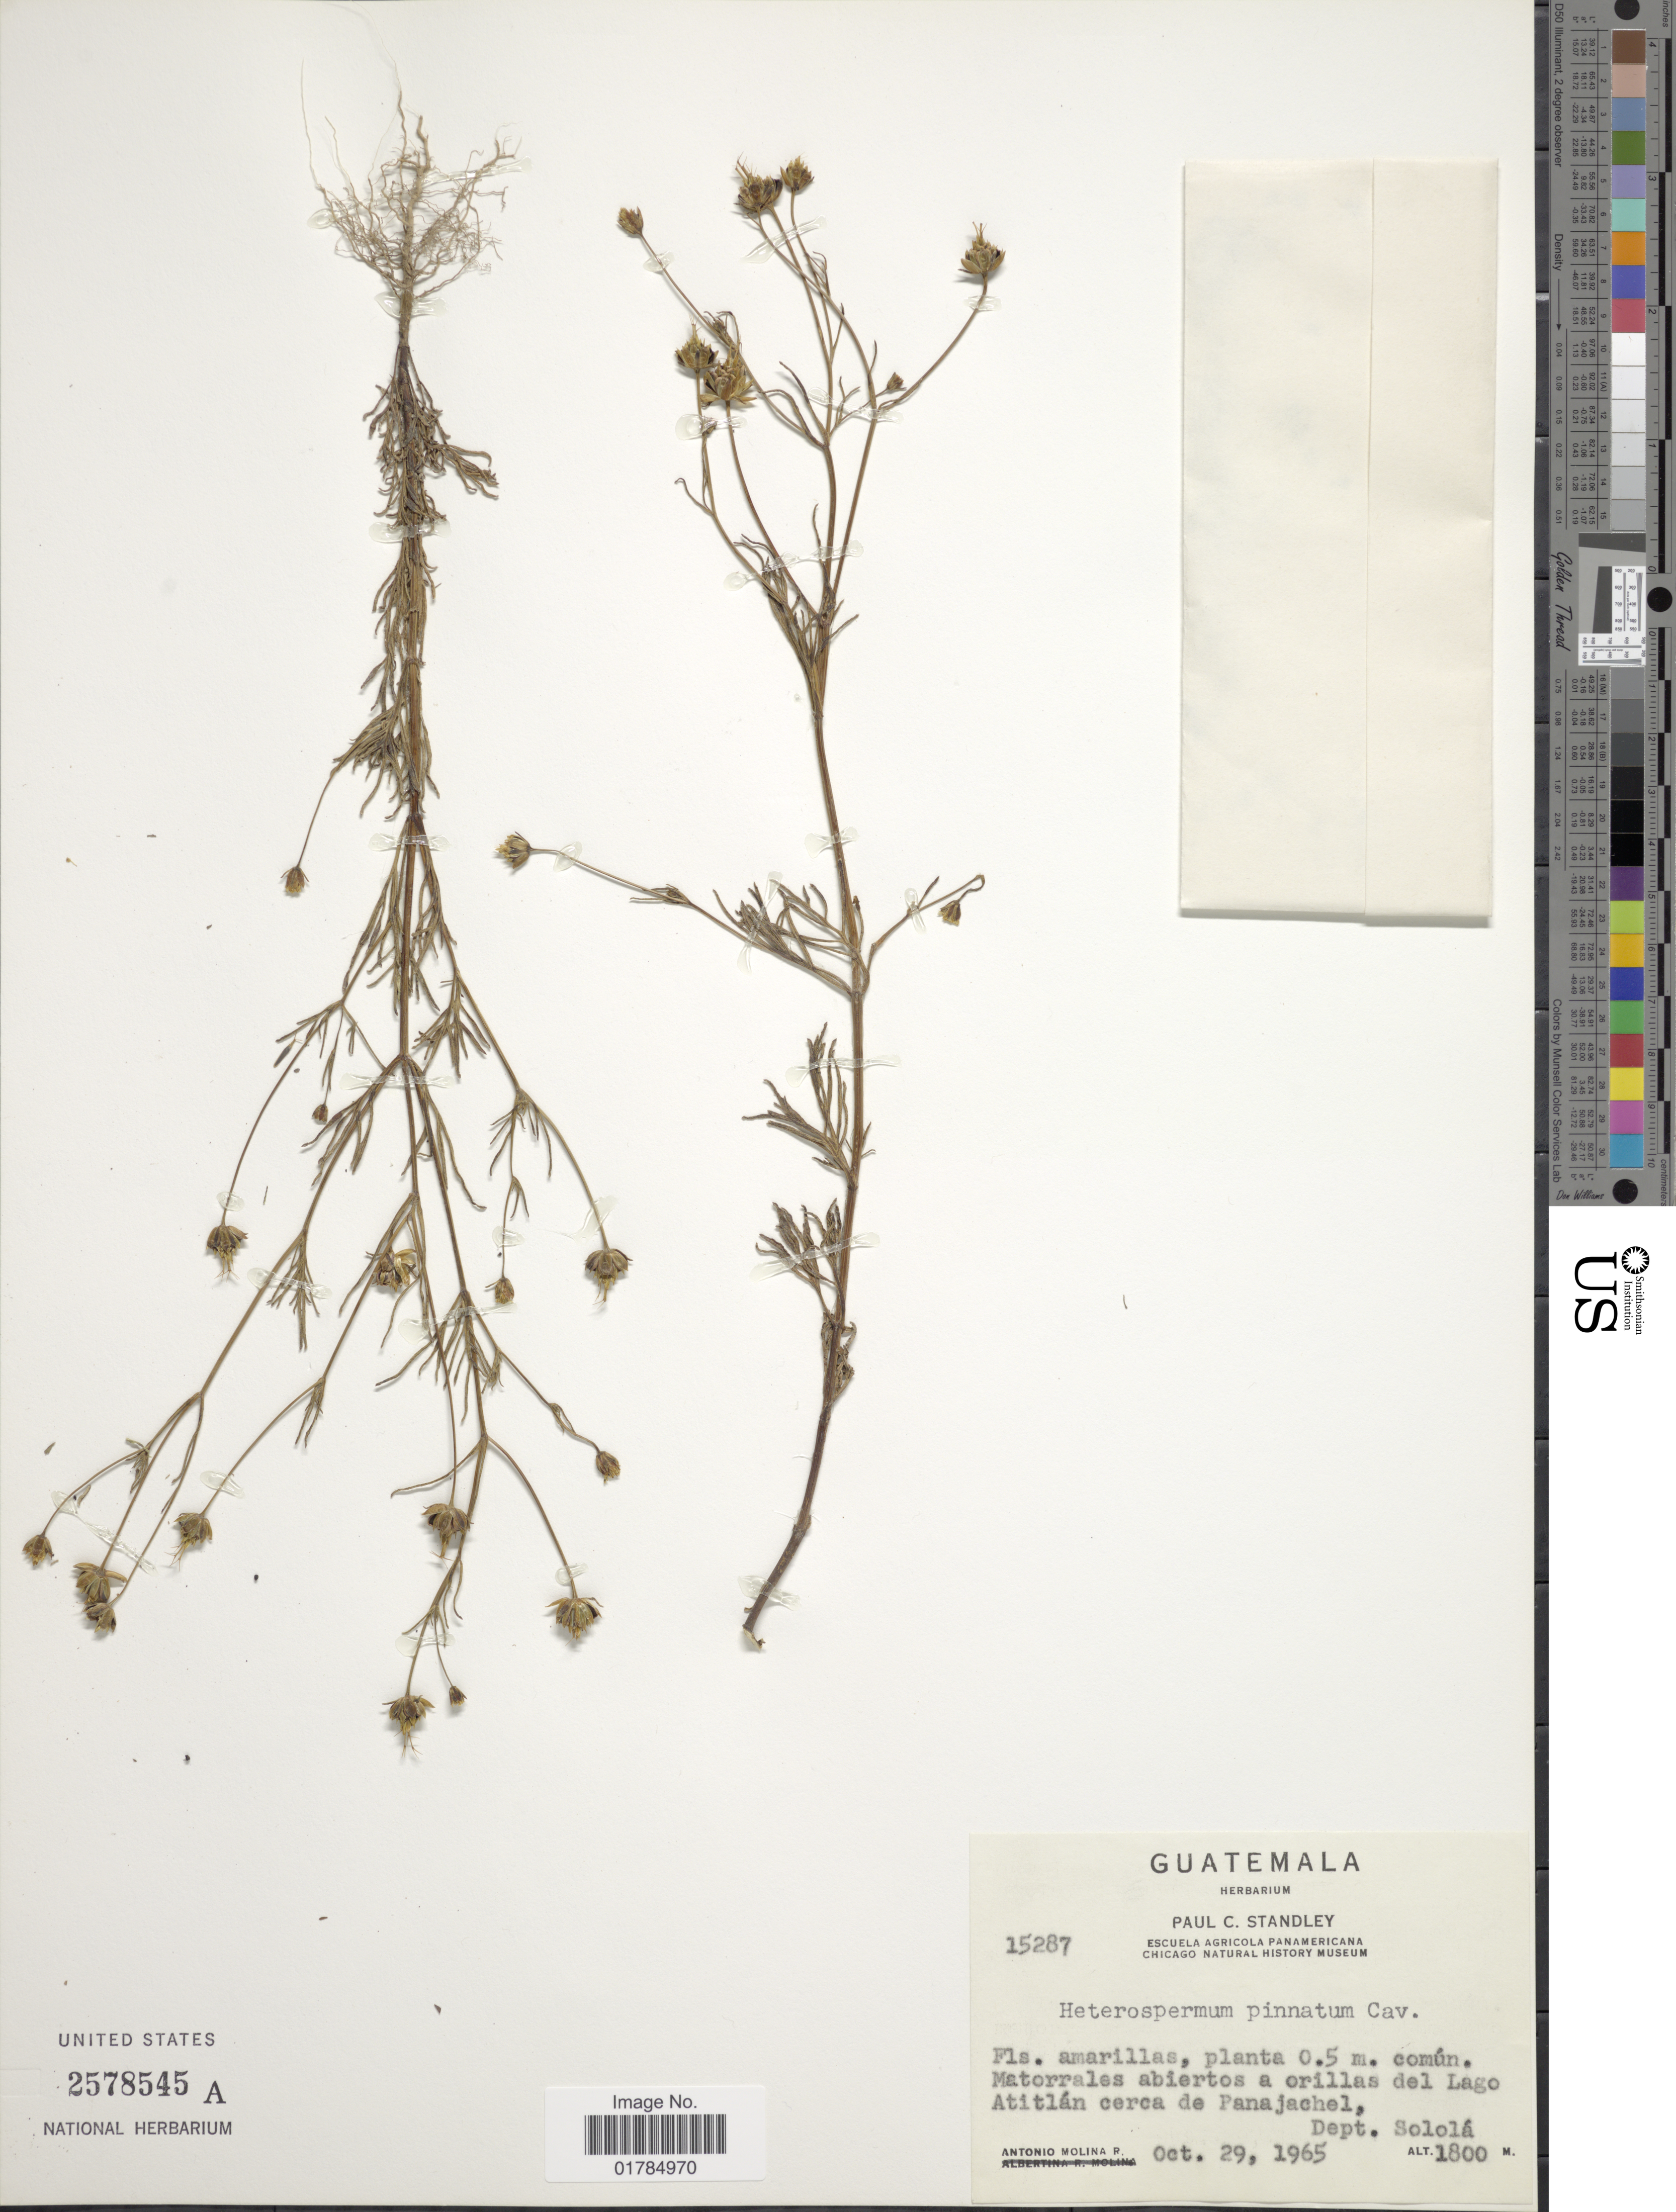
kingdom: Plantae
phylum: Tracheophyta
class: Magnoliopsida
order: Asterales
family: Asteraceae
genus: Heterosperma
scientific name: Heterosperma pinnatum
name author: Cav.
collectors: A. Molina R.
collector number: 15287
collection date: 1965-10-29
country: Guatemala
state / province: Sololá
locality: Matorrales abiertos a orillas del Lago Atitlan cerca de Panajachel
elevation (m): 1800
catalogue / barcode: US 2578545A